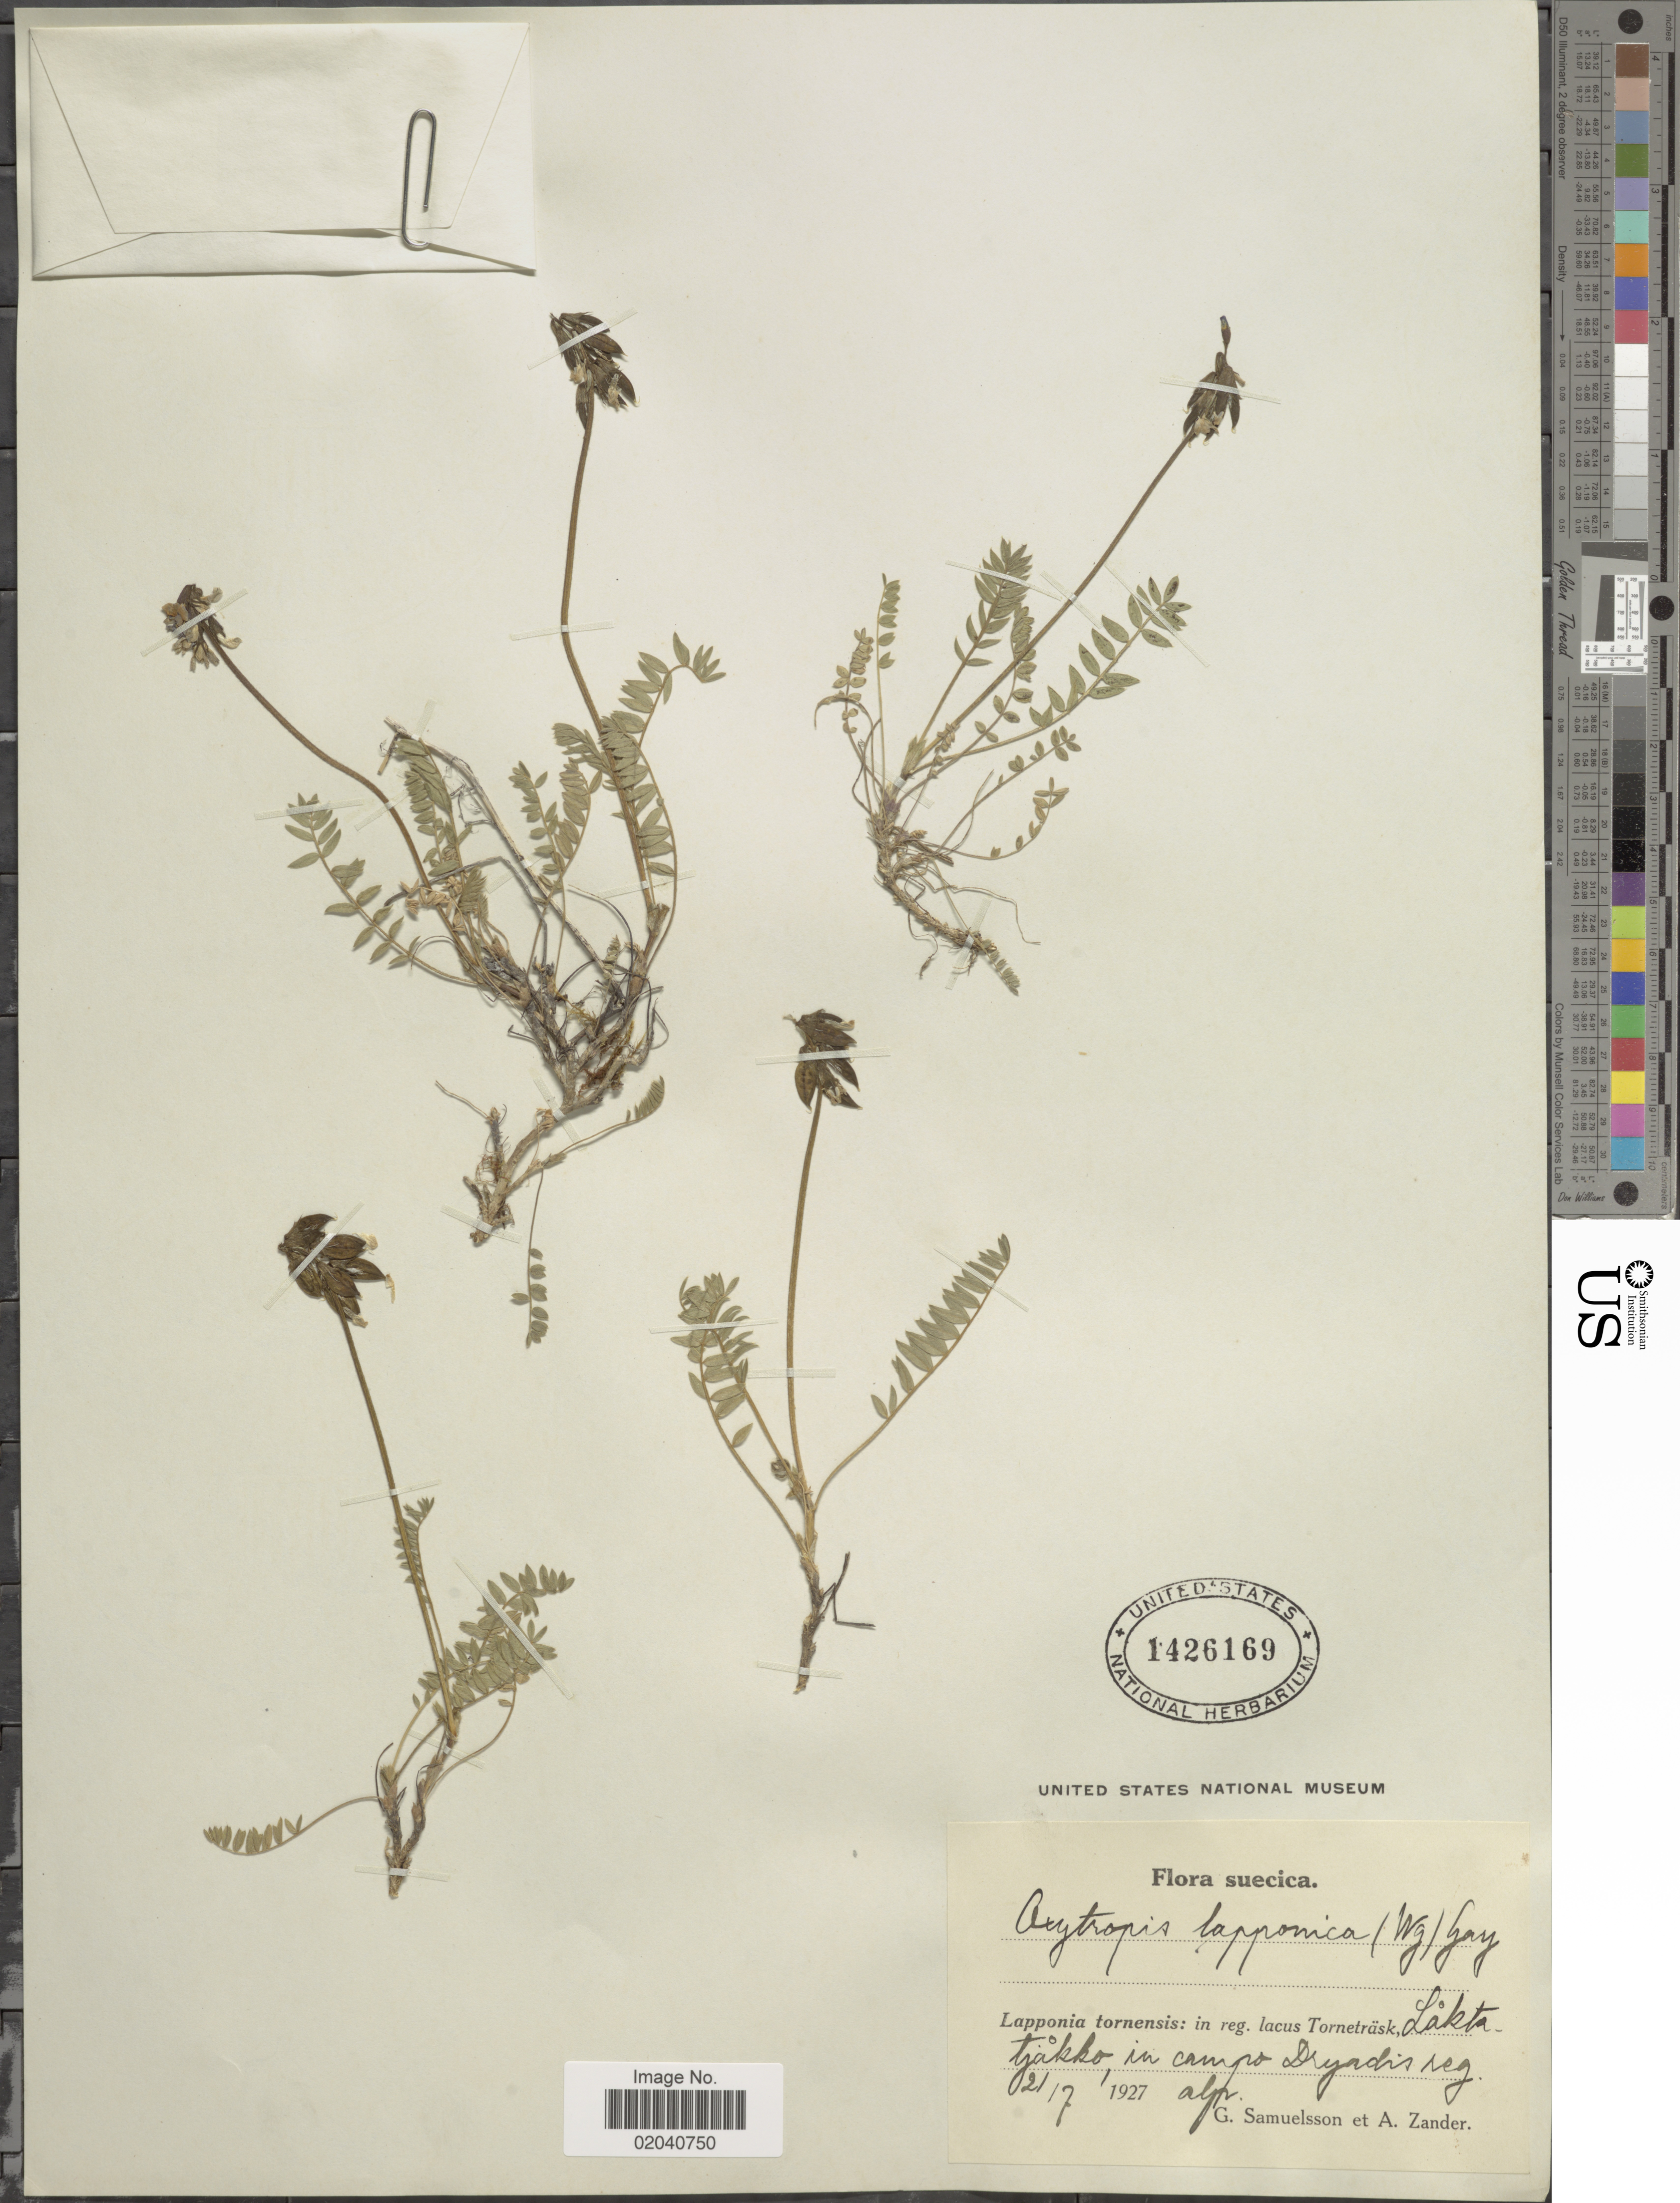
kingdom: Plantae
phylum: Tracheophyta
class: Magnoliopsida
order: Fabales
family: Fabaceae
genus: Oxytropis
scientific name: Oxytropis lapponica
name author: (Wahlenb.) Gay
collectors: G. Samuelsson & A. Zander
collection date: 1927-07-21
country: Sweden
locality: Lapponia tornensis: in reg. lacus Torneträsk, Låkta tjåkko, in campo Dryadris reg alp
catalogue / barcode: US 1426169